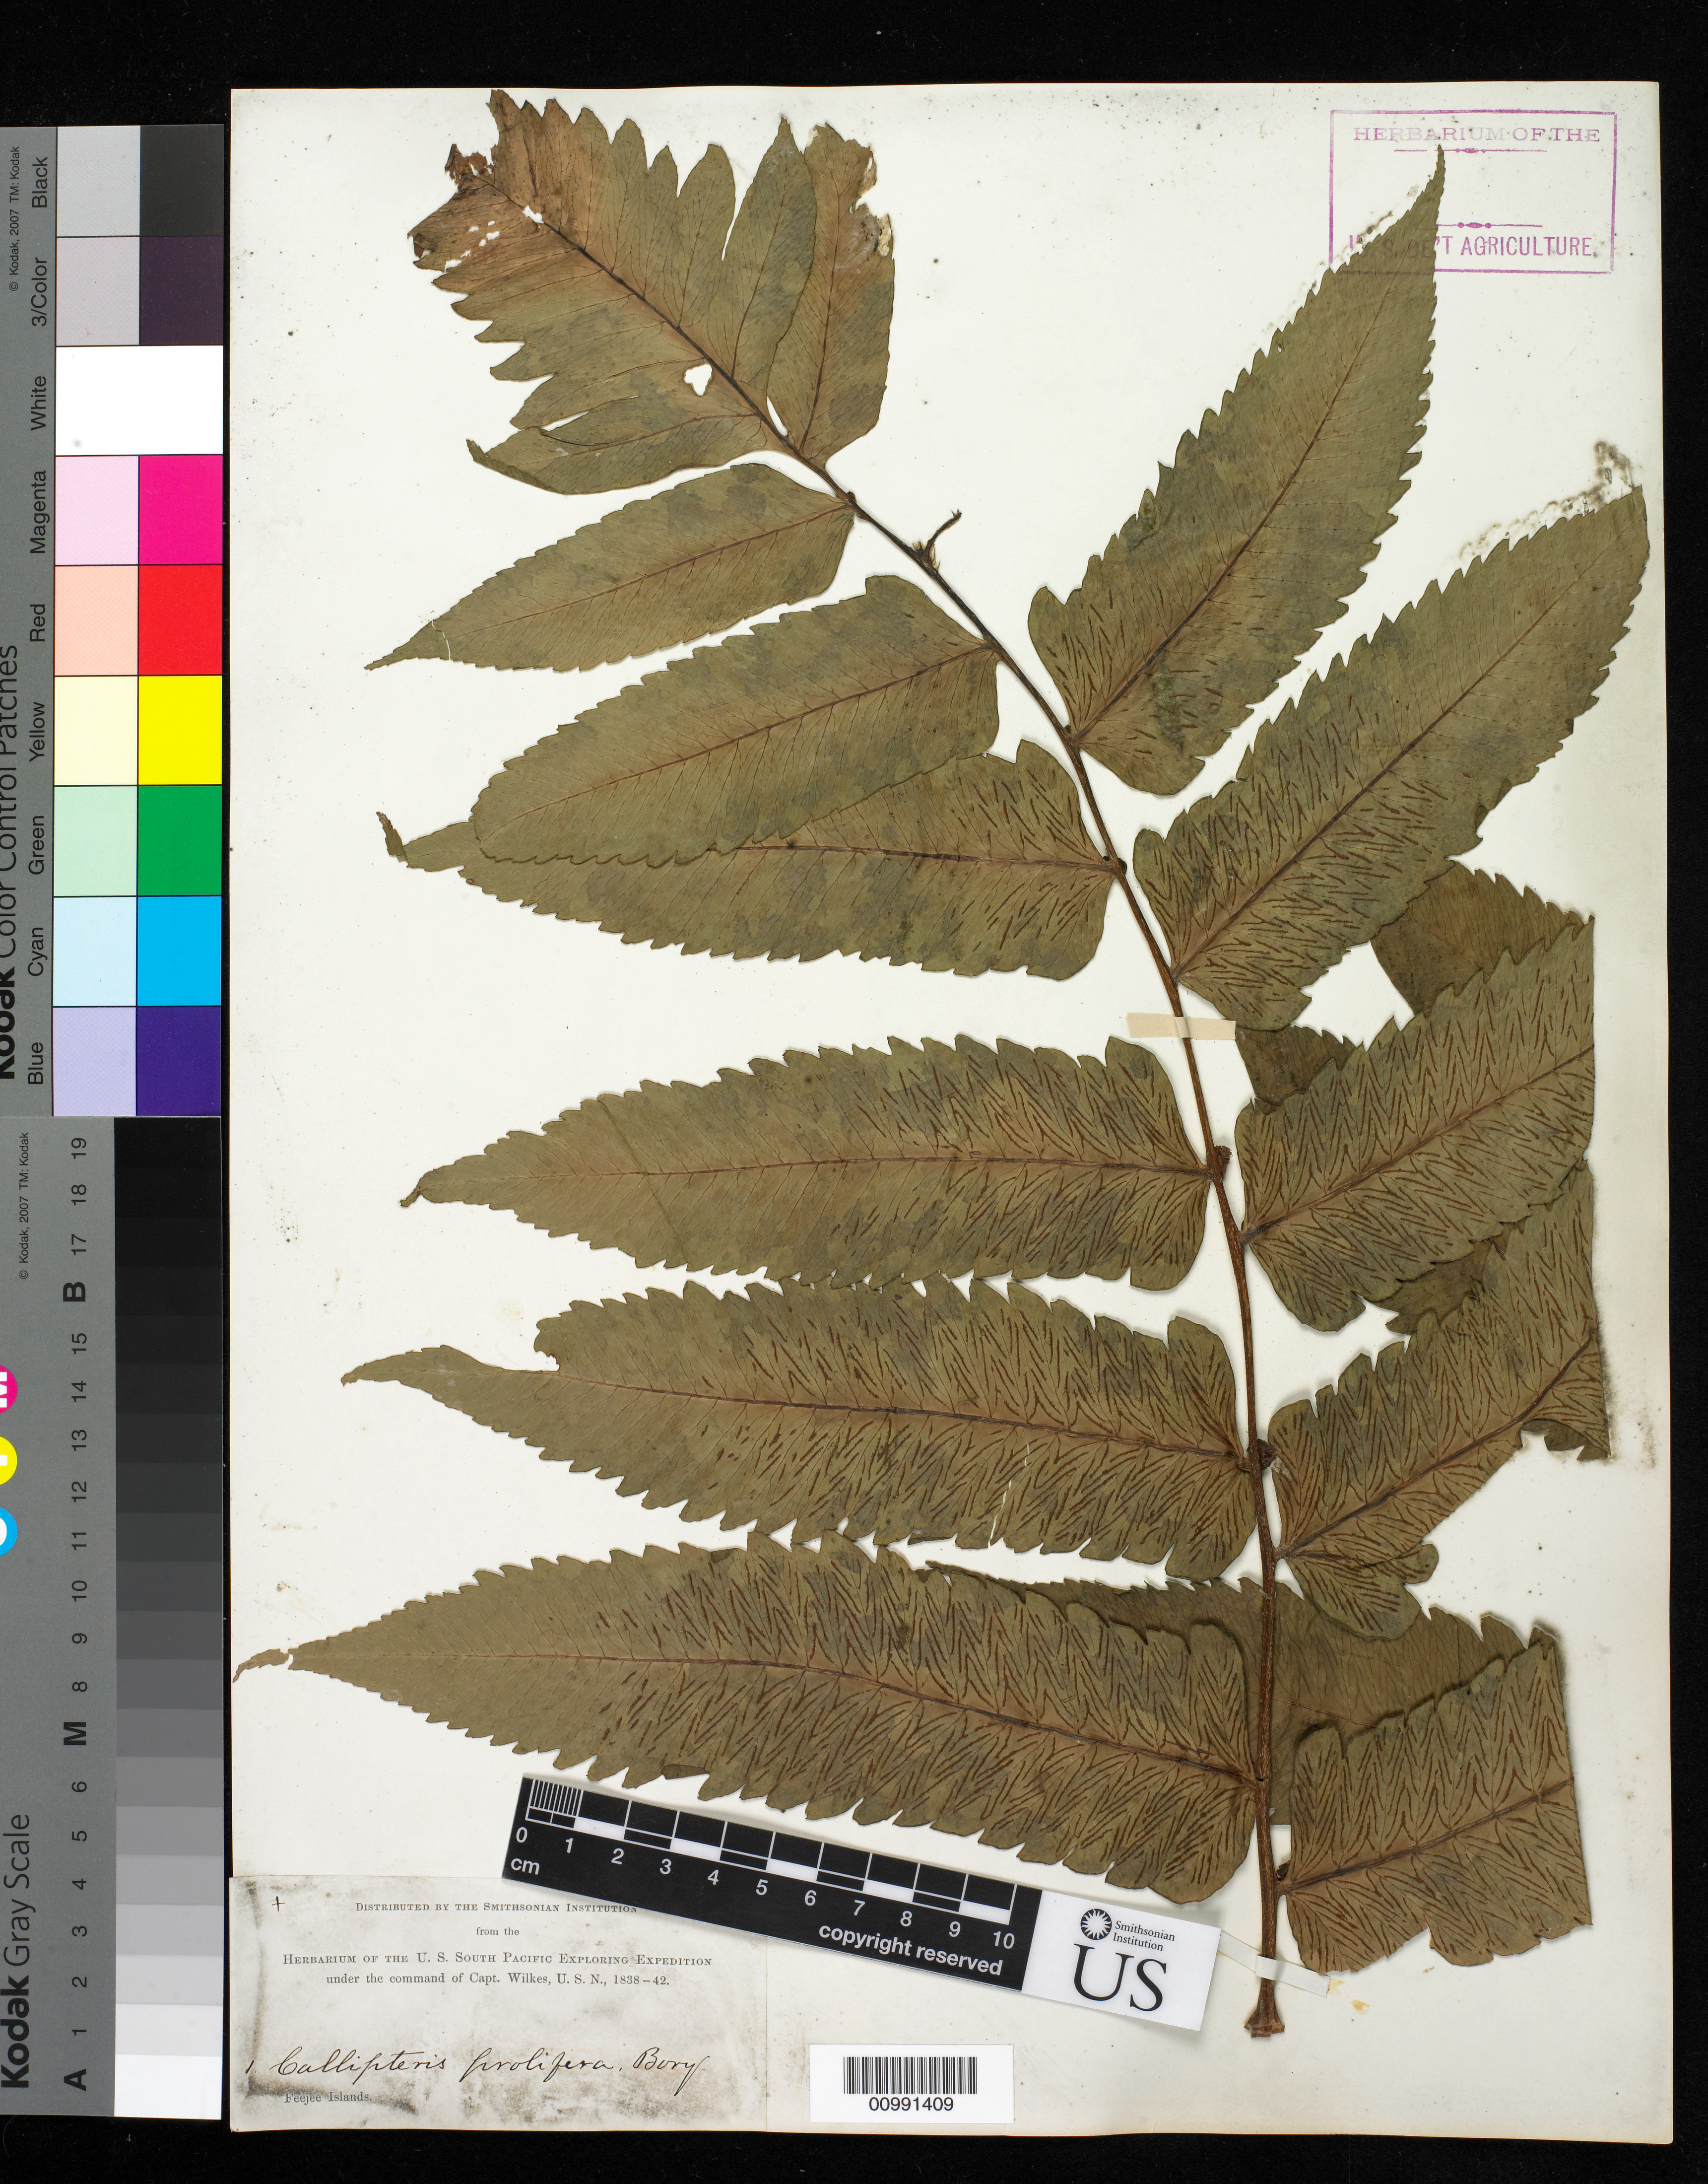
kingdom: Plantae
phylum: Tracheophyta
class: Polypodiopsida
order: Polypodiales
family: Athyriaceae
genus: Diplazium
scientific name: Diplazium proliferum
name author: (Lam.) Thouars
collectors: Wilkes Explor. Exped.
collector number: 1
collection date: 1838/1842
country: Fiji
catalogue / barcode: US 98548